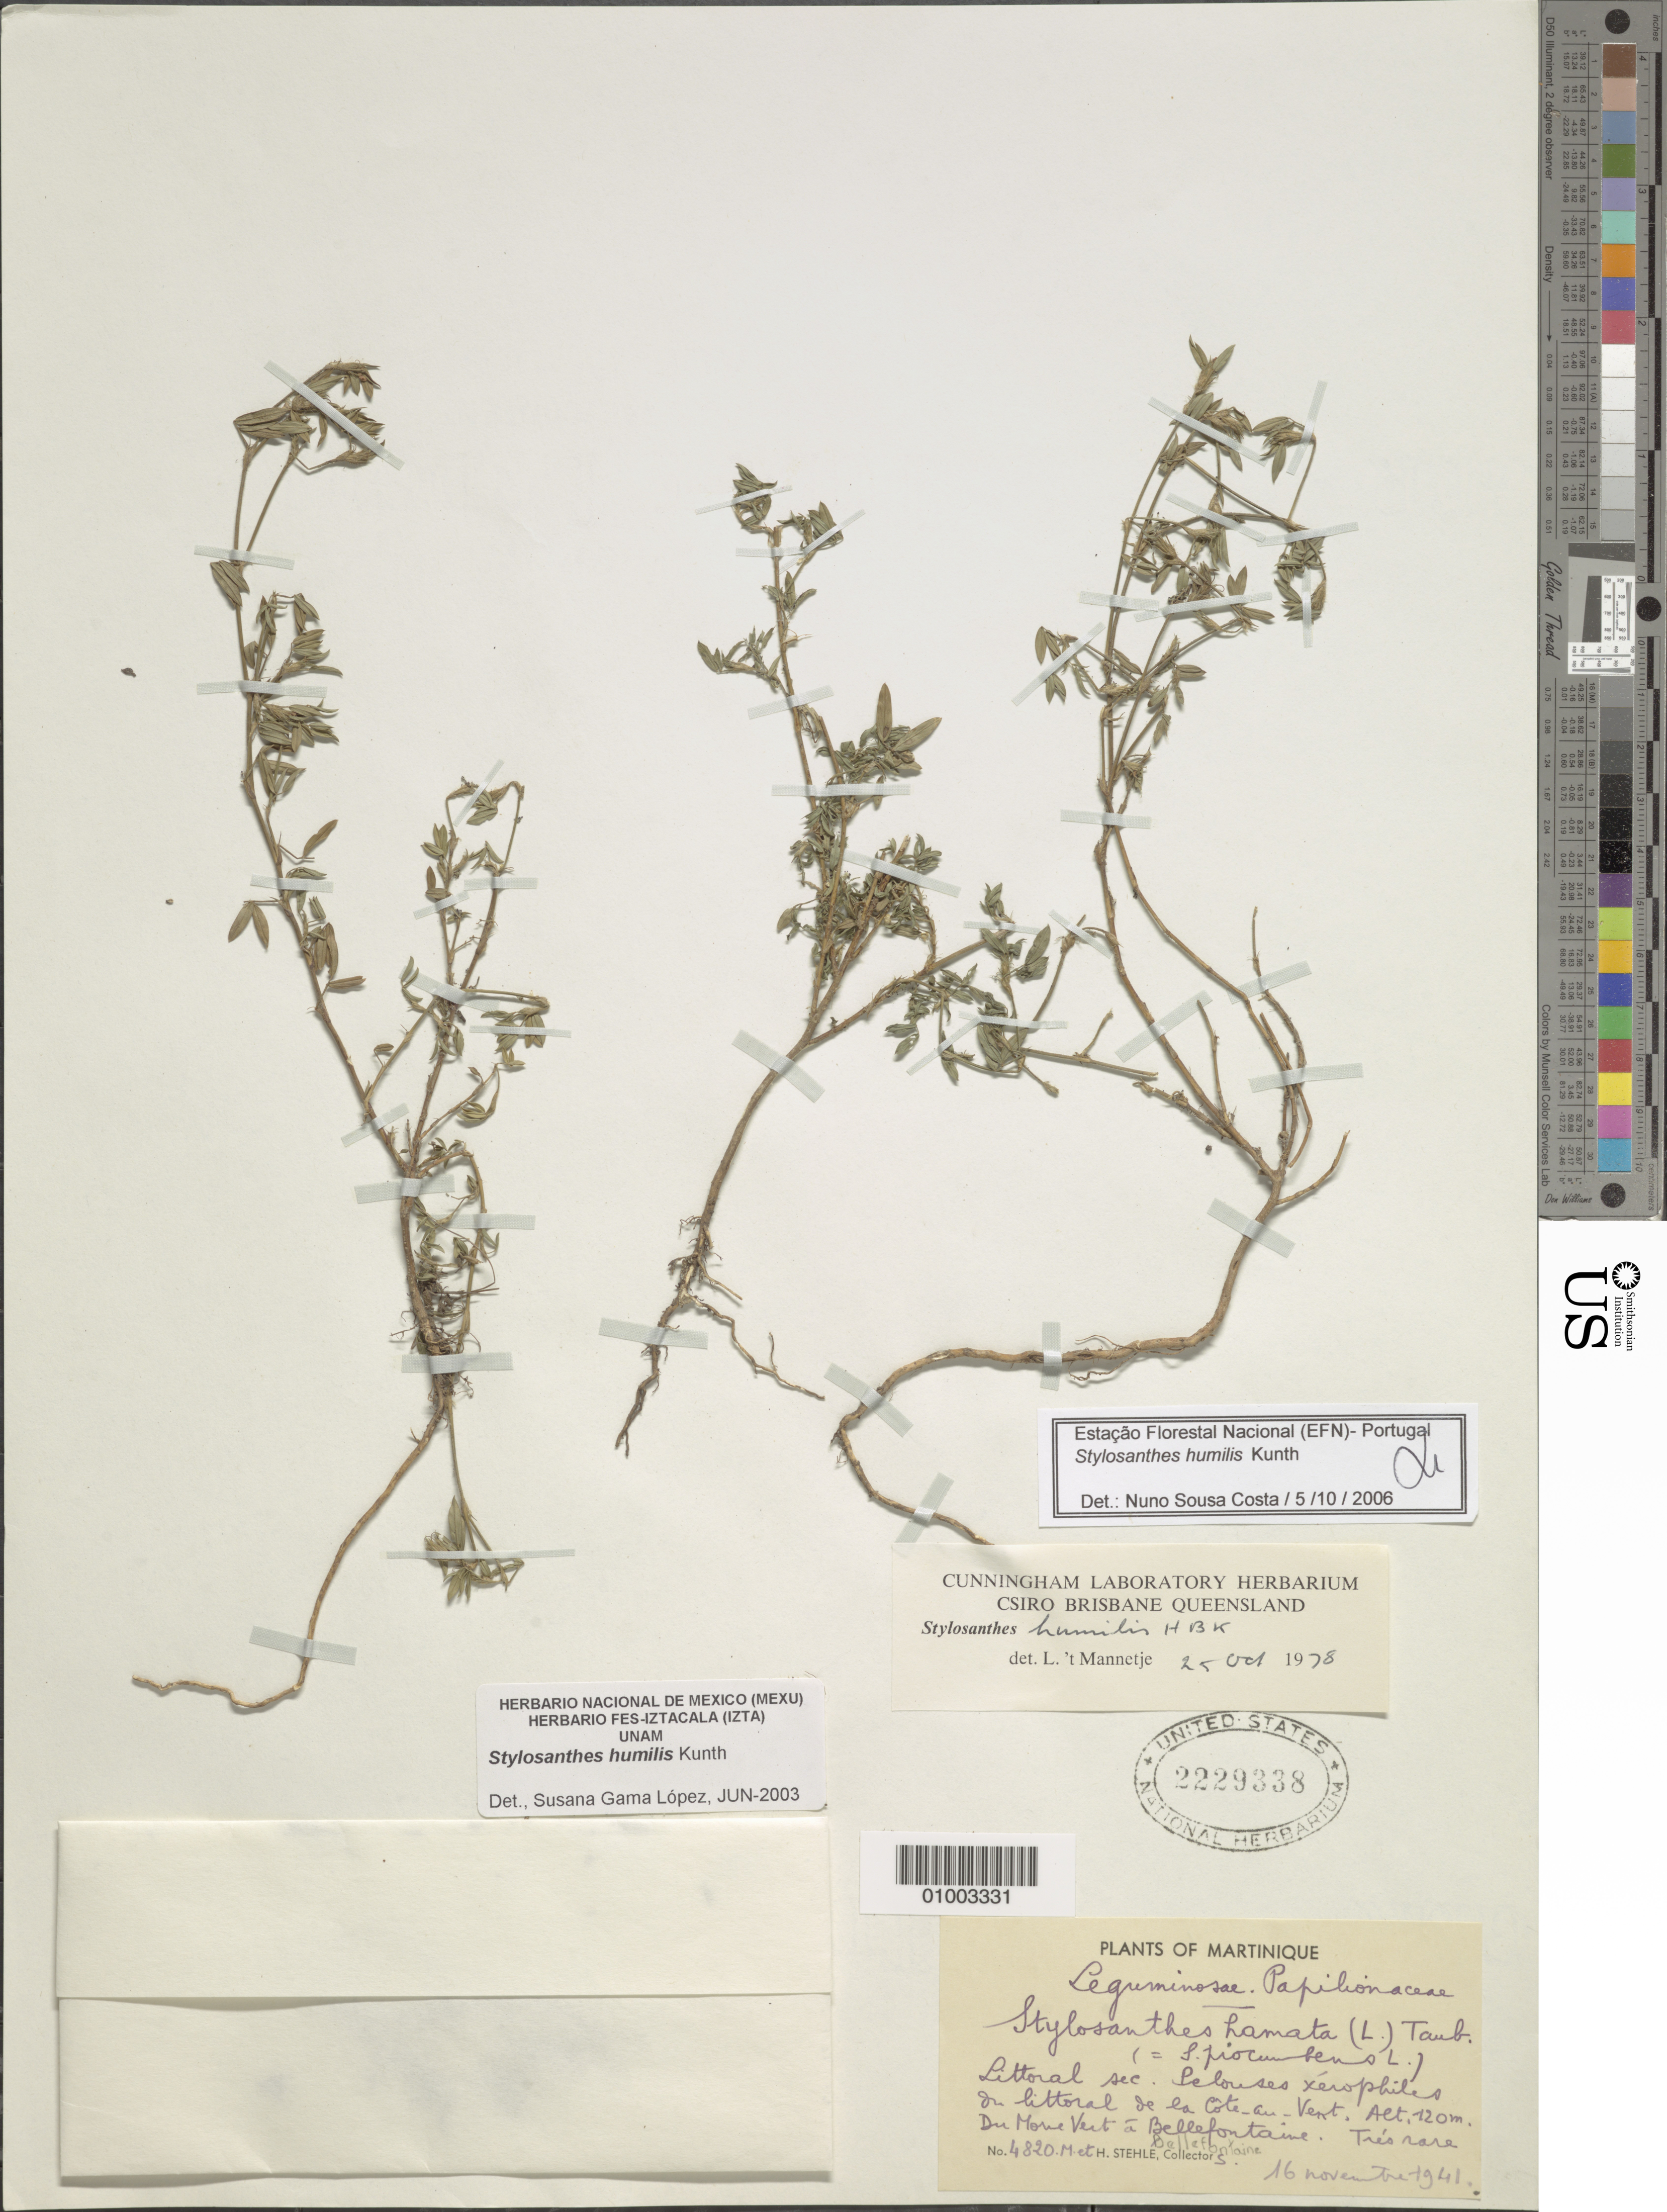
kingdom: Plantae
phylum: Tracheophyta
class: Magnoliopsida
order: Fabales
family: Fabaceae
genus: Stylosanthes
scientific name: Stylosanthes humilis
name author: Kunth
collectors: H. Stehlé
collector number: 4820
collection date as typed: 16 Nov 1941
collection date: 1941-11-16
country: Martinique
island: Martinique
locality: Bellefontaine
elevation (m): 120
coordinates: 0 N, 0 E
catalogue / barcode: US 2229338